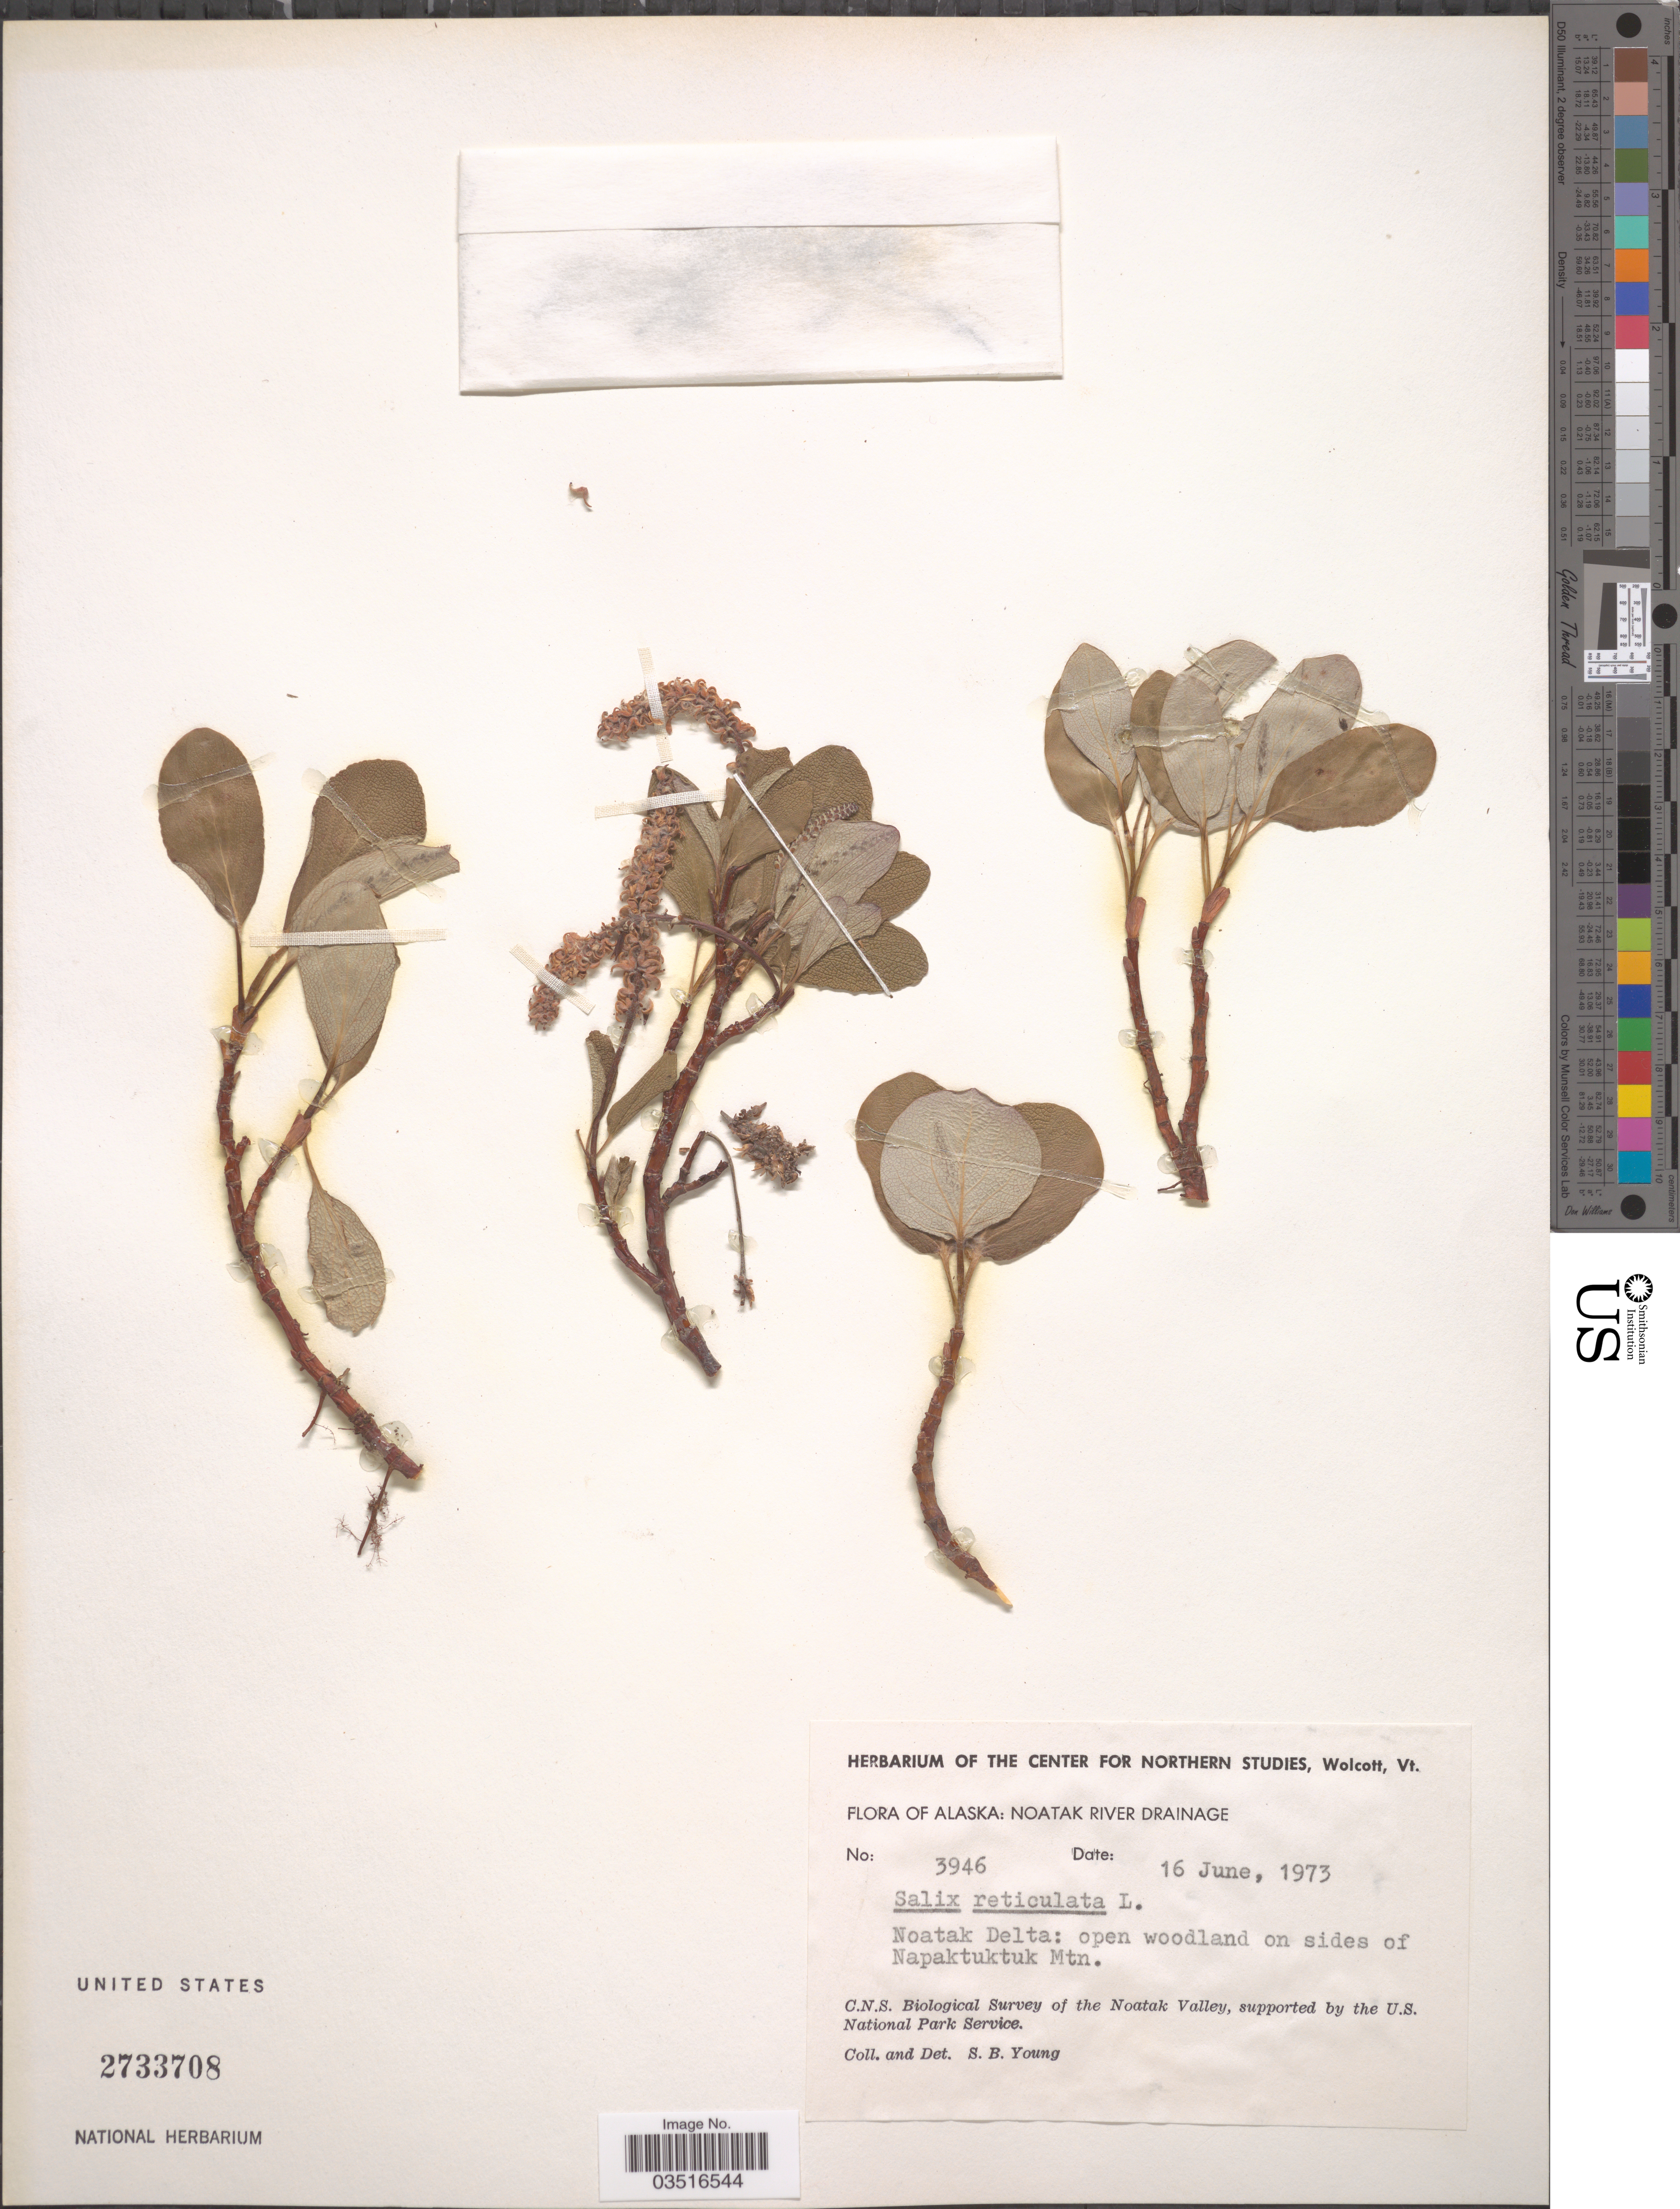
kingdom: Plantae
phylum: Tracheophyta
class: Magnoliopsida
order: Malpighiales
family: Salicaceae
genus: Salix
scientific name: Salix reticulata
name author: L.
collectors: S. Young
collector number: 3946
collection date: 1973-06-16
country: United States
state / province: Alaska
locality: Noatak River Drainage. Noatak Delta: open woodland on sides of Napaktuktuk Mtn. Noatak Valley.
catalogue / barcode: US 2733708